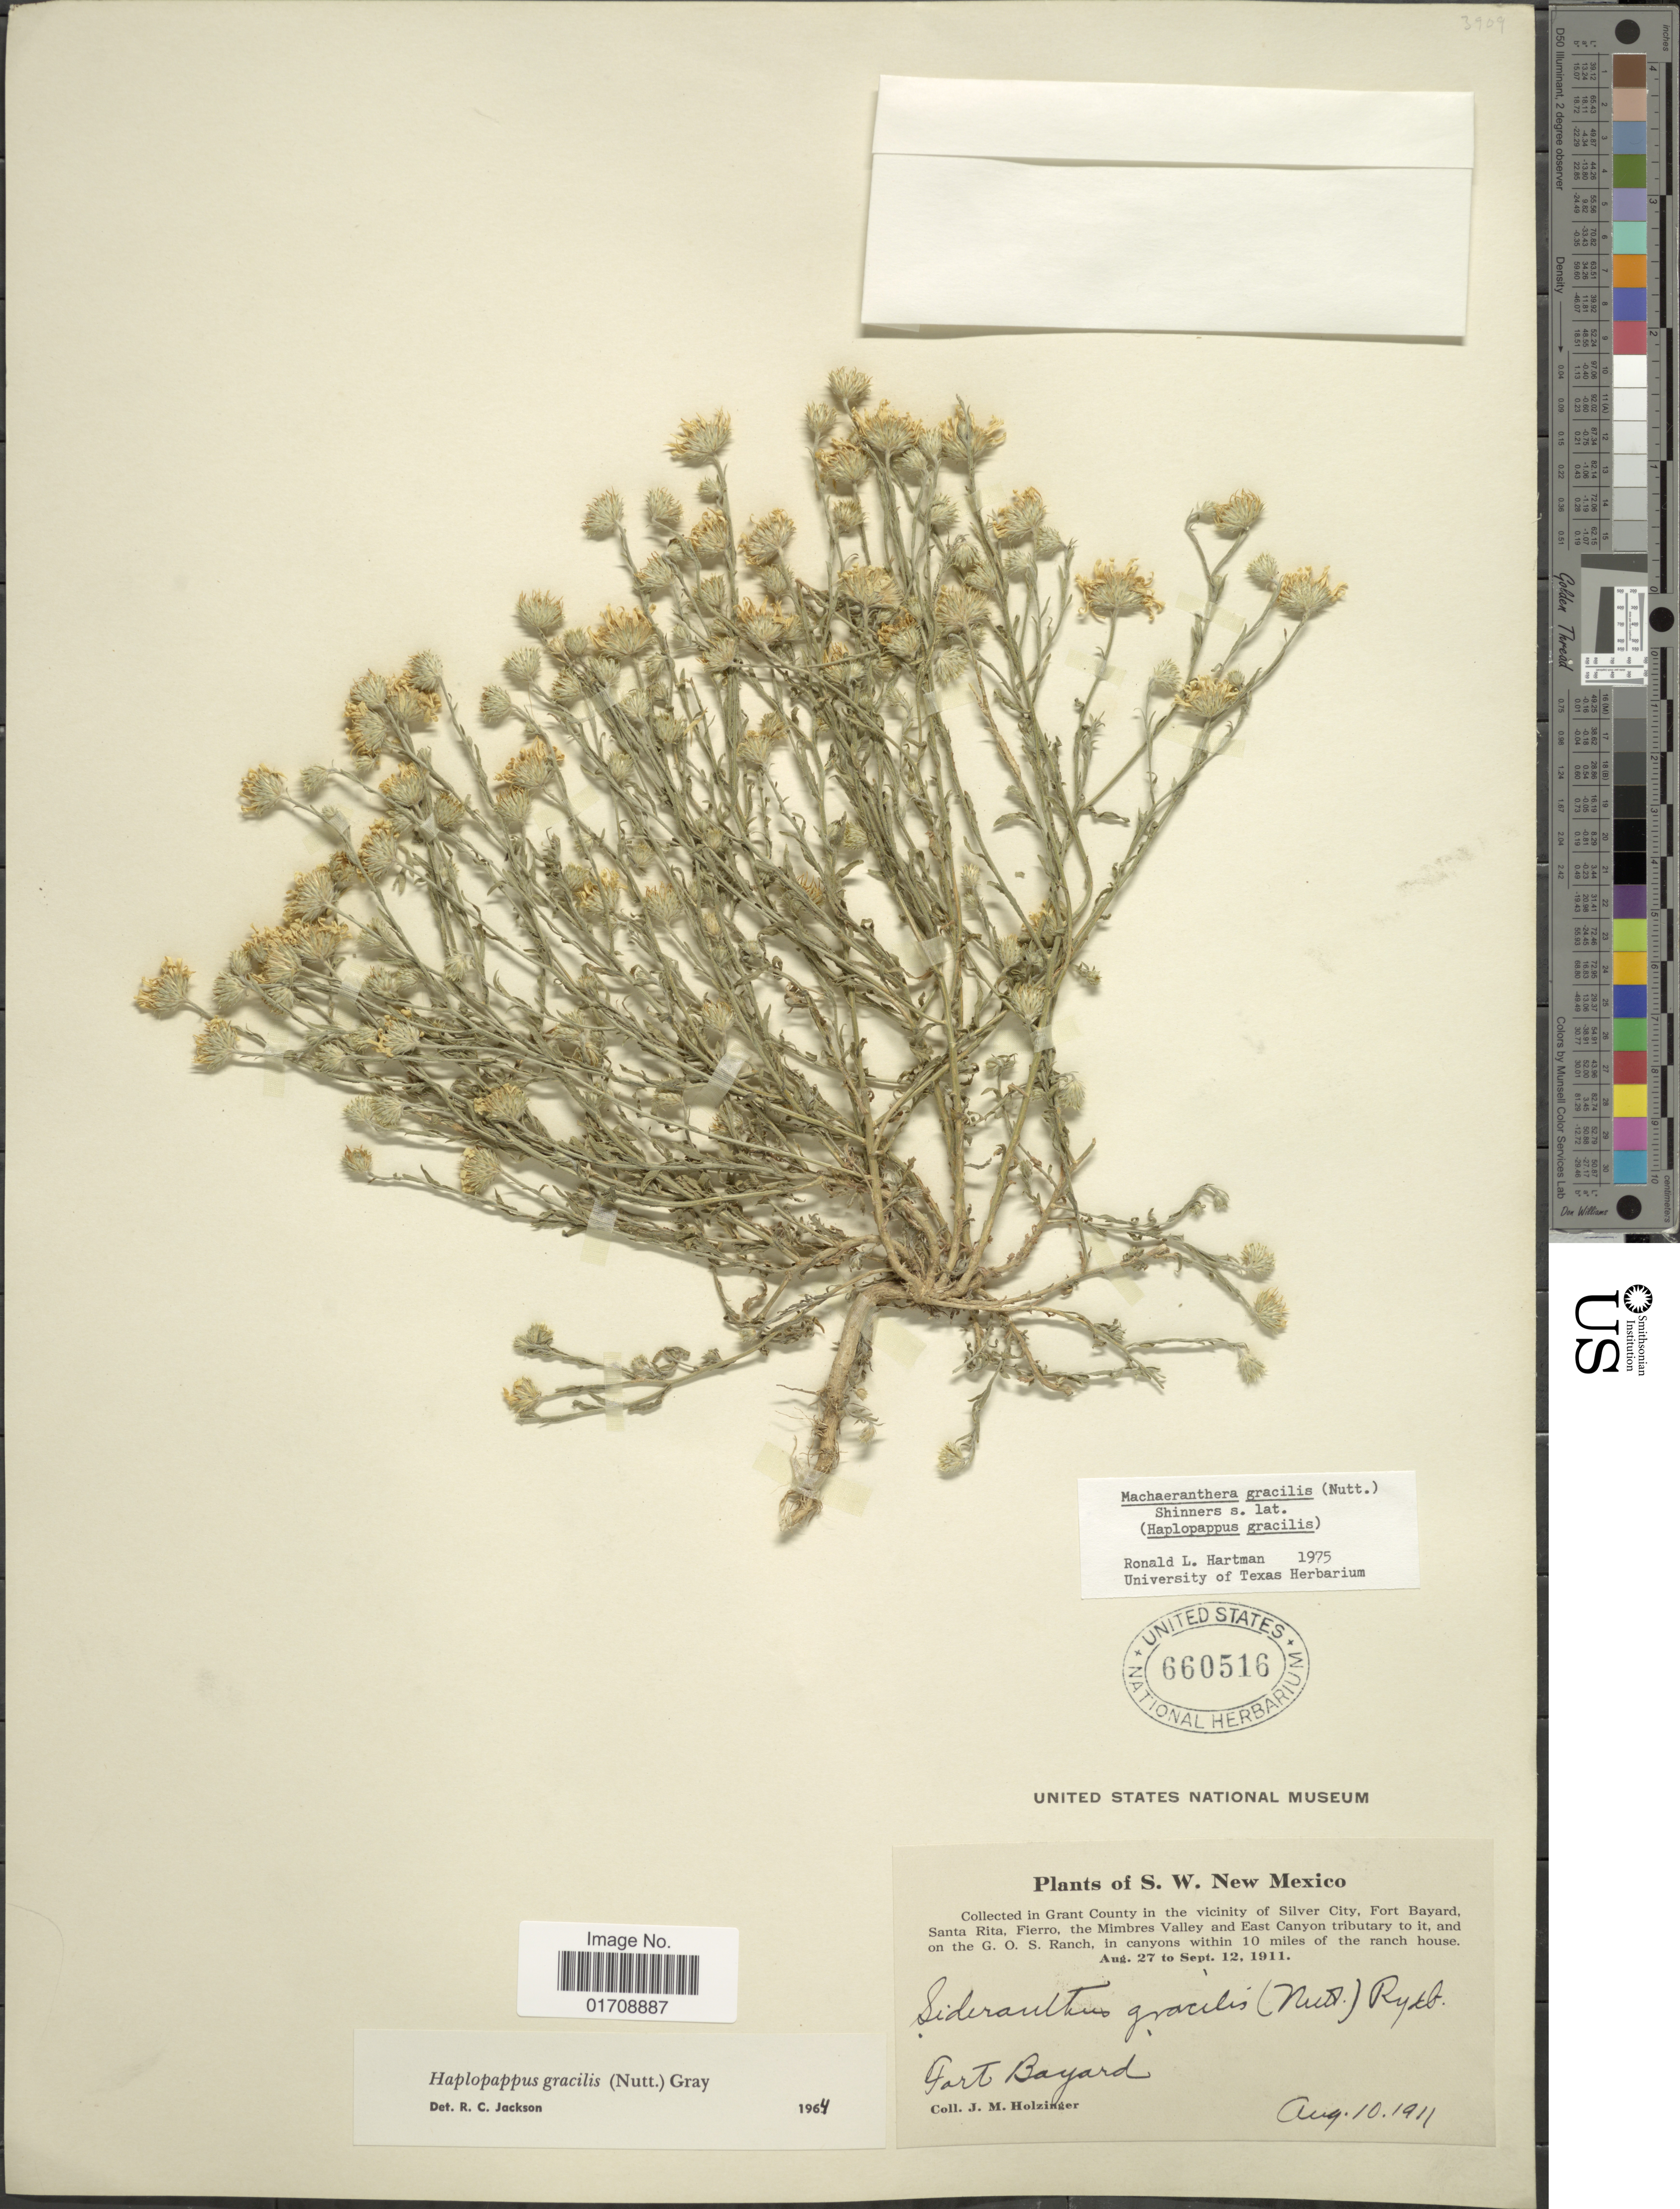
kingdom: Plantae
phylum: Tracheophyta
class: Magnoliopsida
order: Asterales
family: Asteraceae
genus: Machaeranthera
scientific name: Machaeranthera gracilis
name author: (Nutt.) Shinners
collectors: J. M. Holzinger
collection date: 1911-08-10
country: United States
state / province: New Mexico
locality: S. W. New Mexico, Grant County in the vicinity of Silver City, Fort Bayard, Santa Rita, Fierro, the Mimbres Valley and East Canyon tributary to it, and on the G. O. S. Ranch, Fort Bayard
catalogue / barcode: US 660516